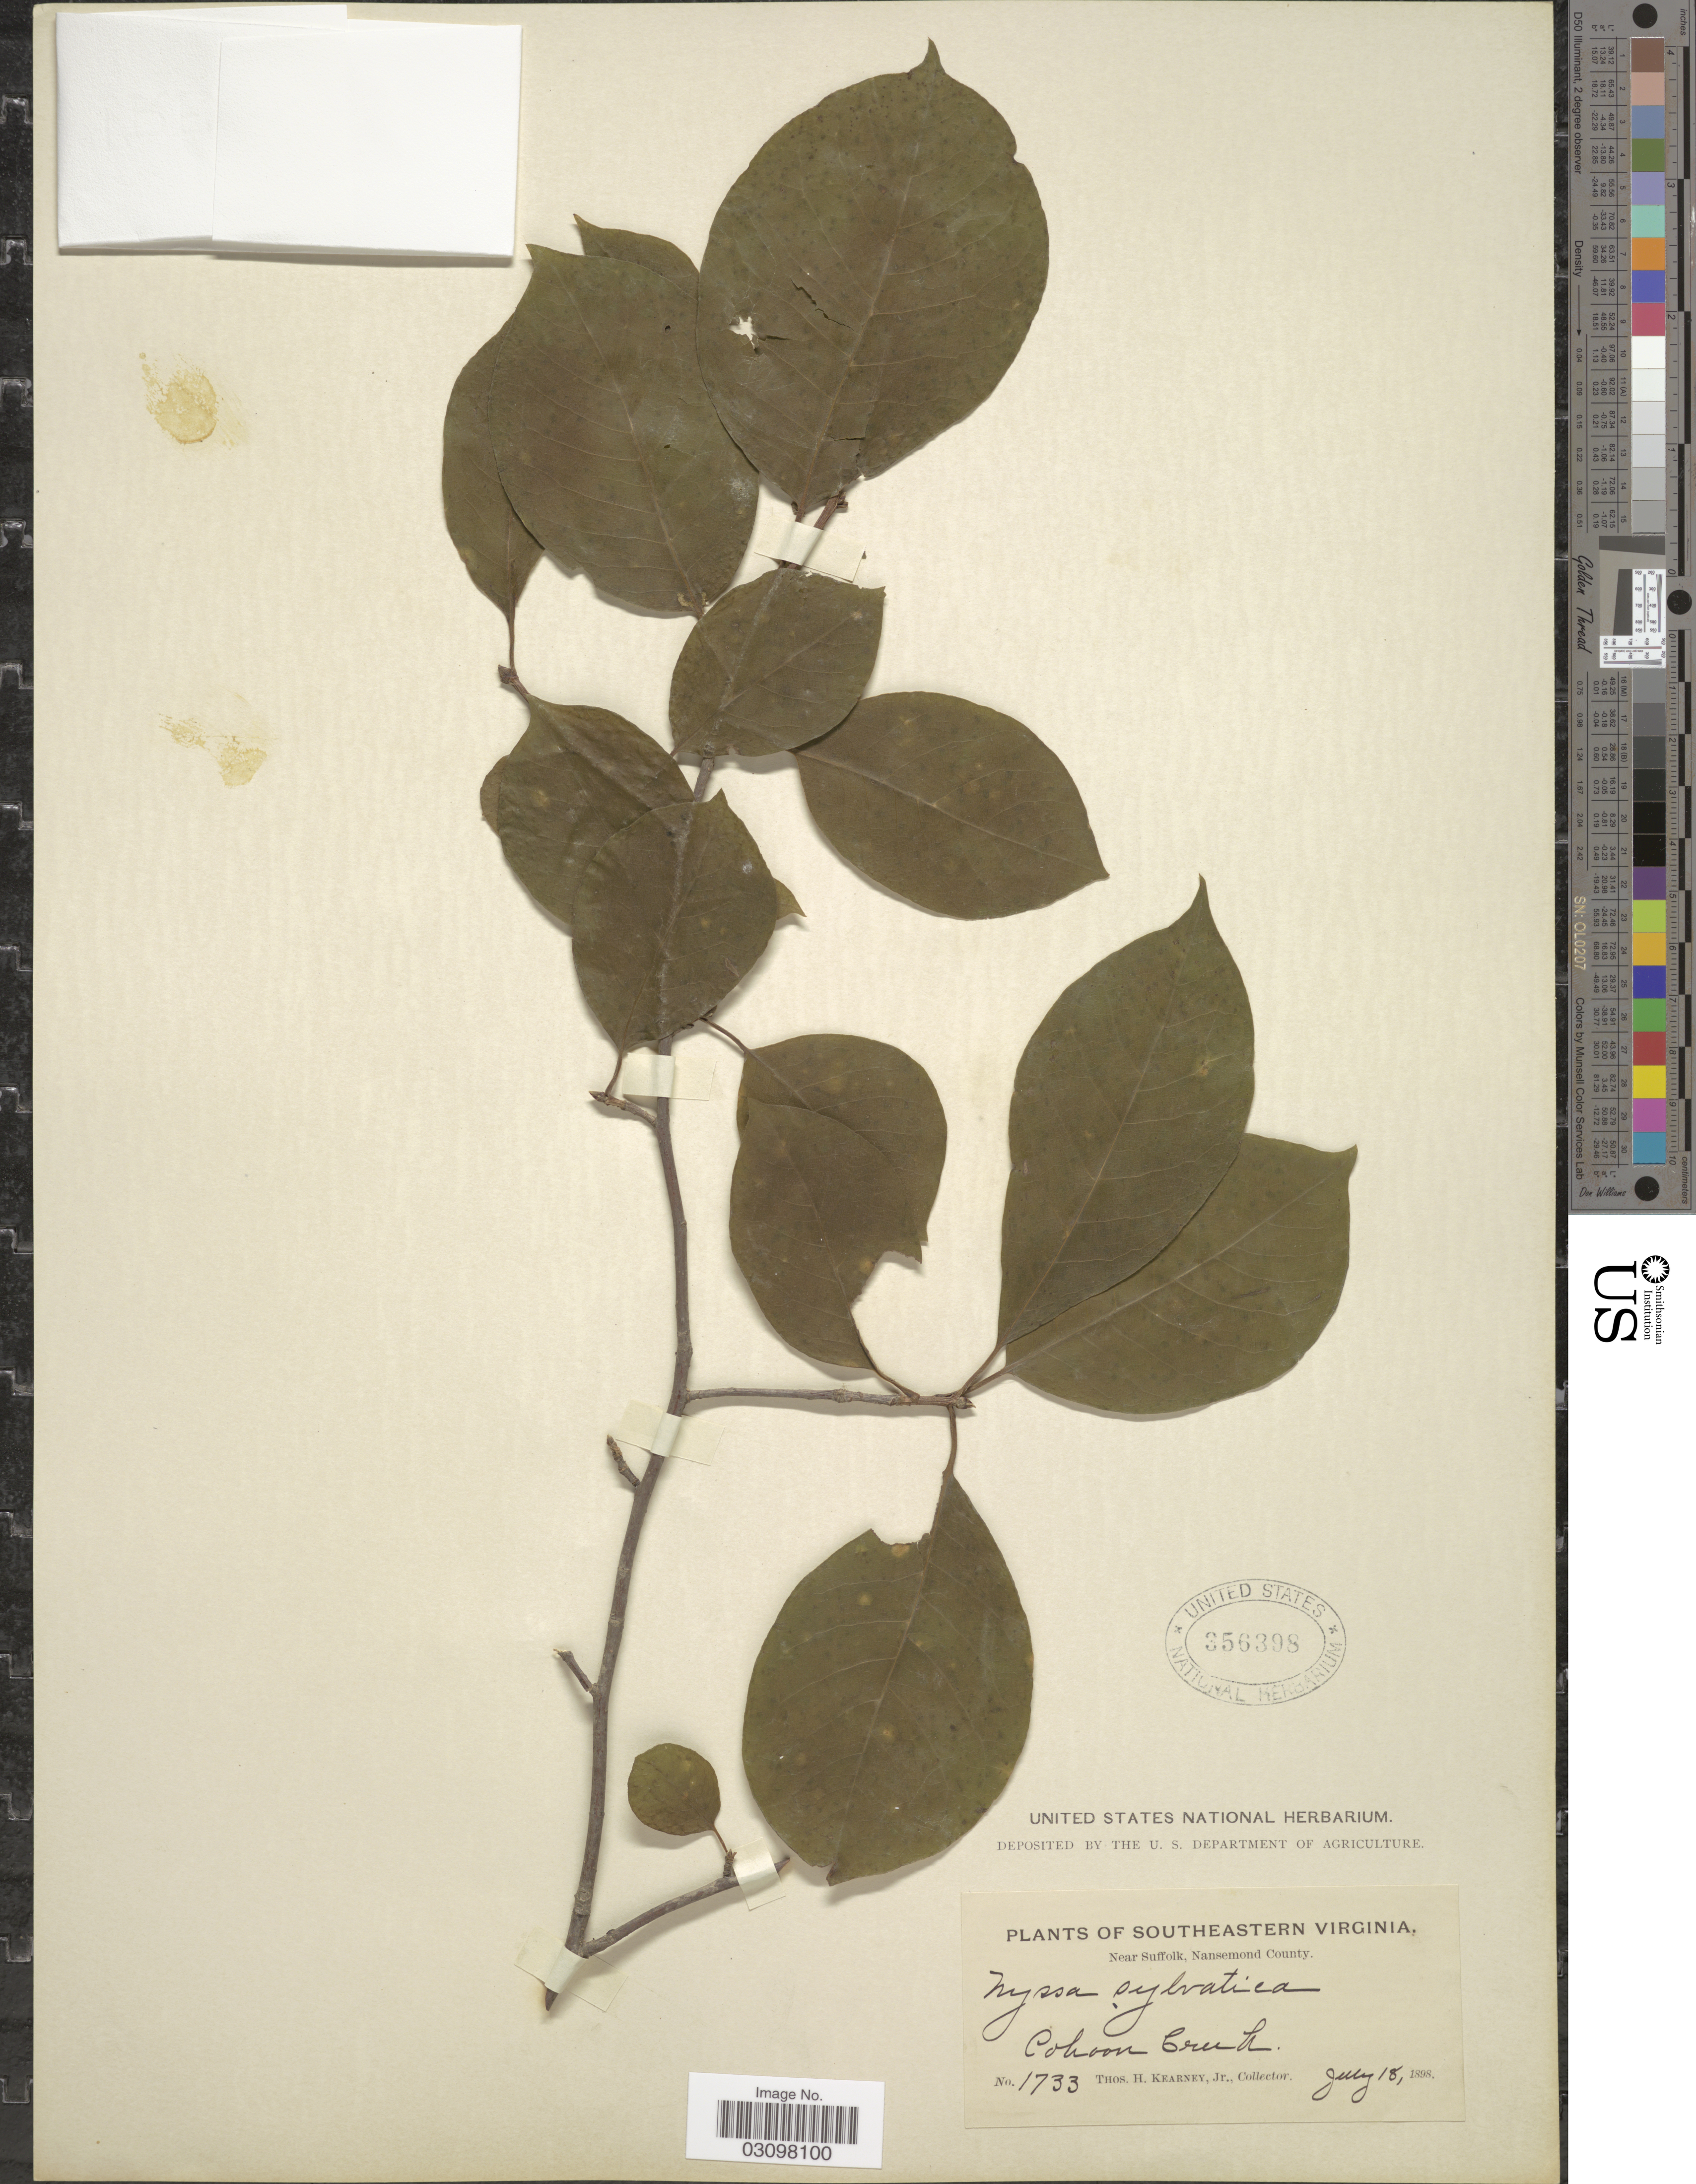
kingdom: Plantae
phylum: Tracheophyta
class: Magnoliopsida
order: Cornales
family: Nyssaceae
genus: Nyssa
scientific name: Nyssa sylvatica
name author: Marshall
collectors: T. H. Kearney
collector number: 1733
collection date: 1898-07-18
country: United States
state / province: Virginia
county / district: City of Suffolk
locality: Southeastern Virginia. Near Suffolk, Nansemond County. Cohoon Creek.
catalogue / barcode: US 356398